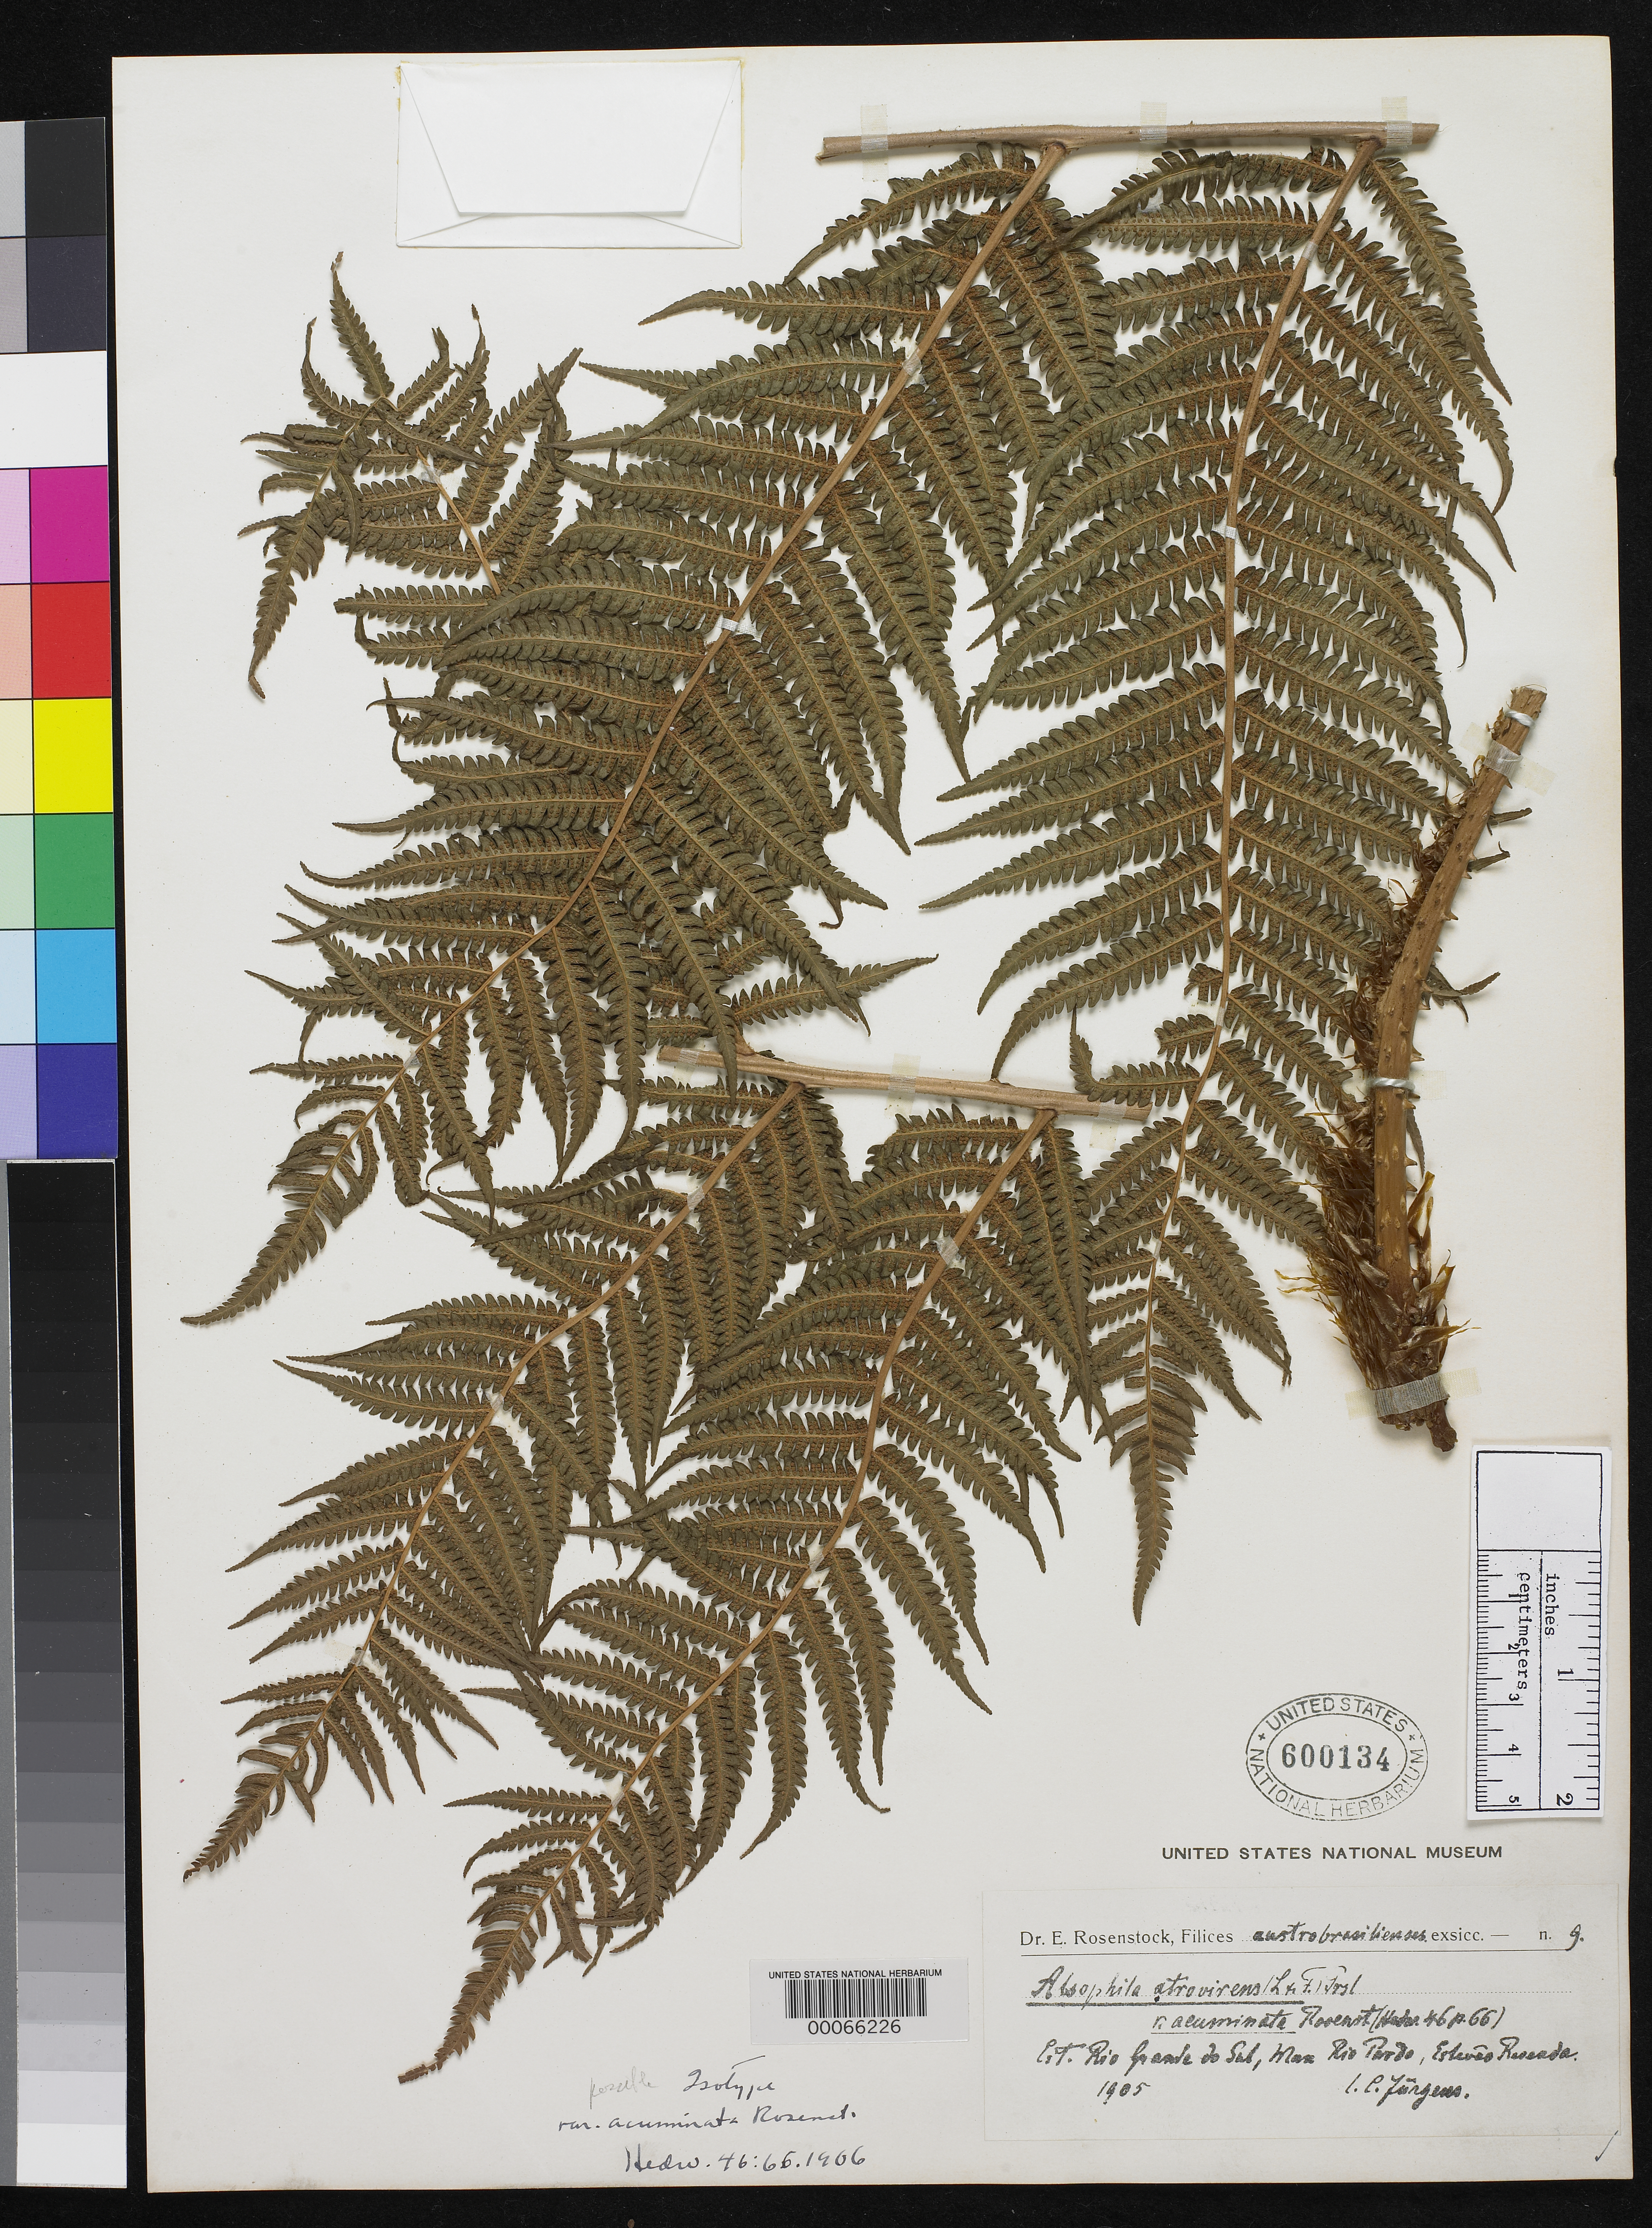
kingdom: Plantae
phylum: Tracheophyta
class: Polypodiopsida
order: Cyatheales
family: Cyatheaceae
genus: Alsophila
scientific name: Alsophila atrovirens var. acuminata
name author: Rosenst.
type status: Probable Isotype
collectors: C. Juergens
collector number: Rosenstock Exs. 9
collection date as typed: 1905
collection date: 1905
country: Brazil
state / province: Minas Gerais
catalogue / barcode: US 600134